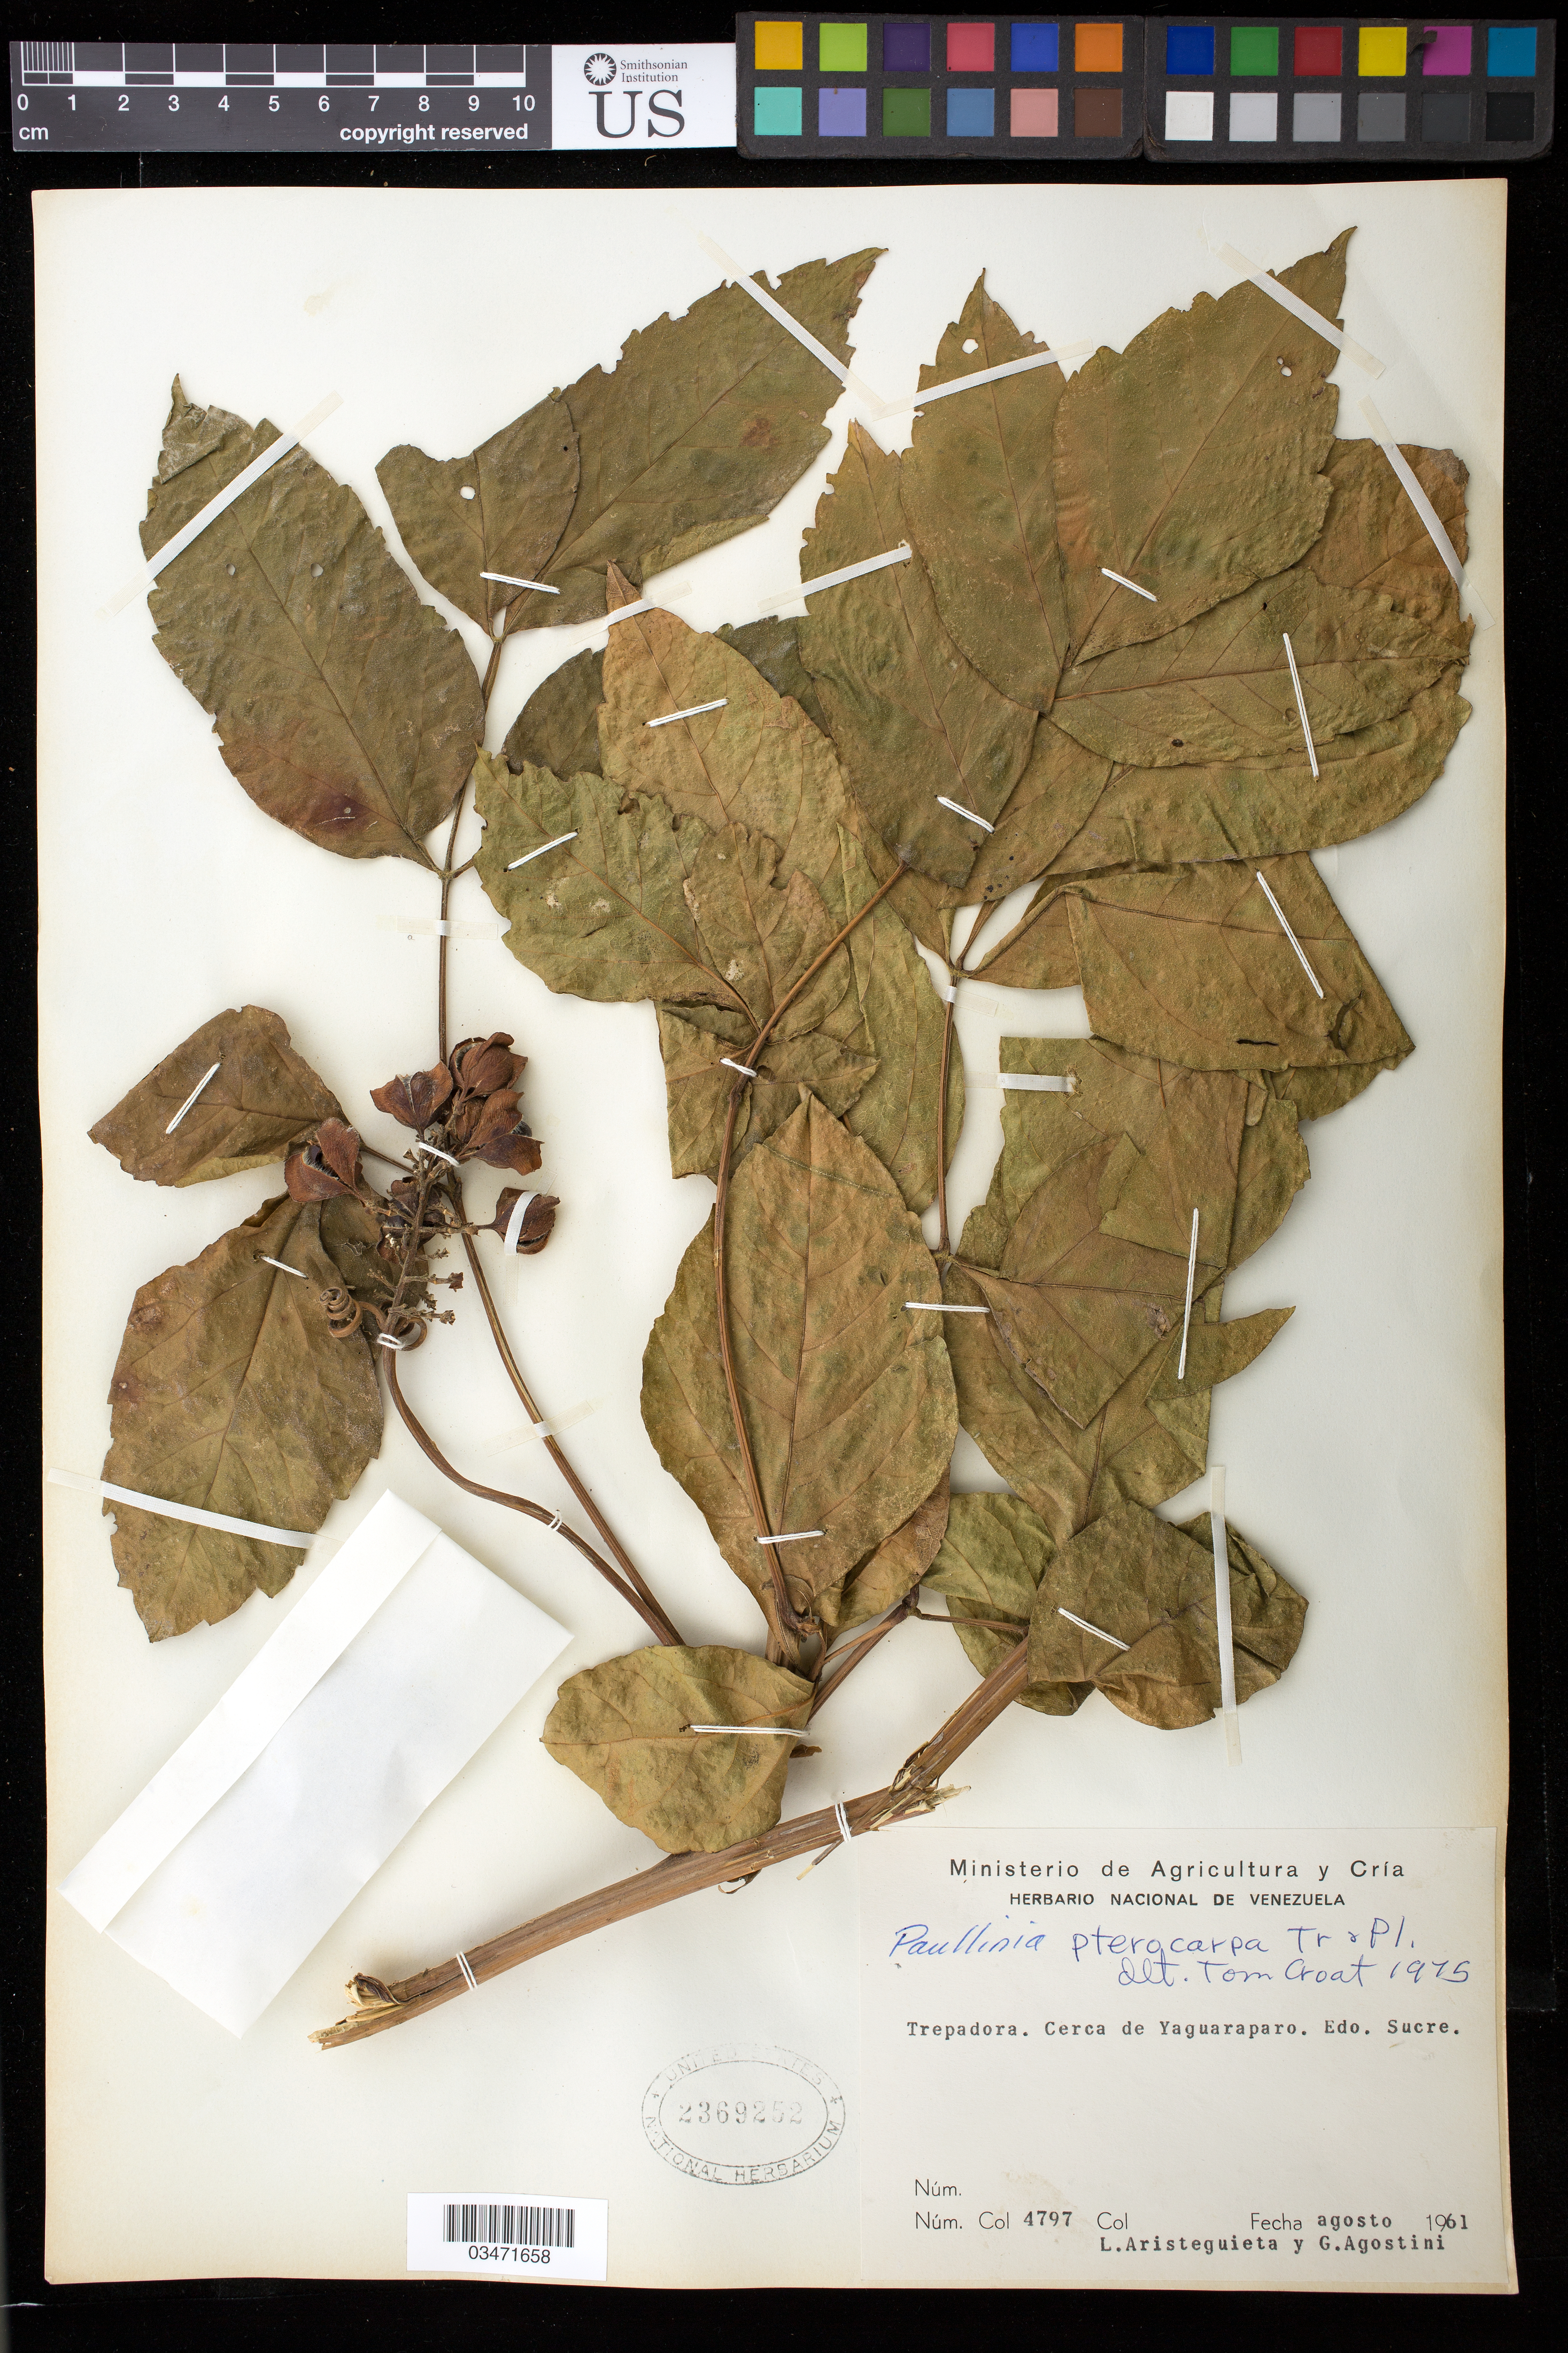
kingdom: Plantae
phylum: Tracheophyta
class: Magnoliopsida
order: Sapindales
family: Sapindaceae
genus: Paullinia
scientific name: Paullinia pterocarpa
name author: Triana & Planch.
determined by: Croat, Thomas B., Missouri Botanical Garden (MO)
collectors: L. Aristeguieta & G. Agostini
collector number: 4797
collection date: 1961-08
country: Venezuela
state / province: Sucre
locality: Yaguaraparo, cerca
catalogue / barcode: US 2369252